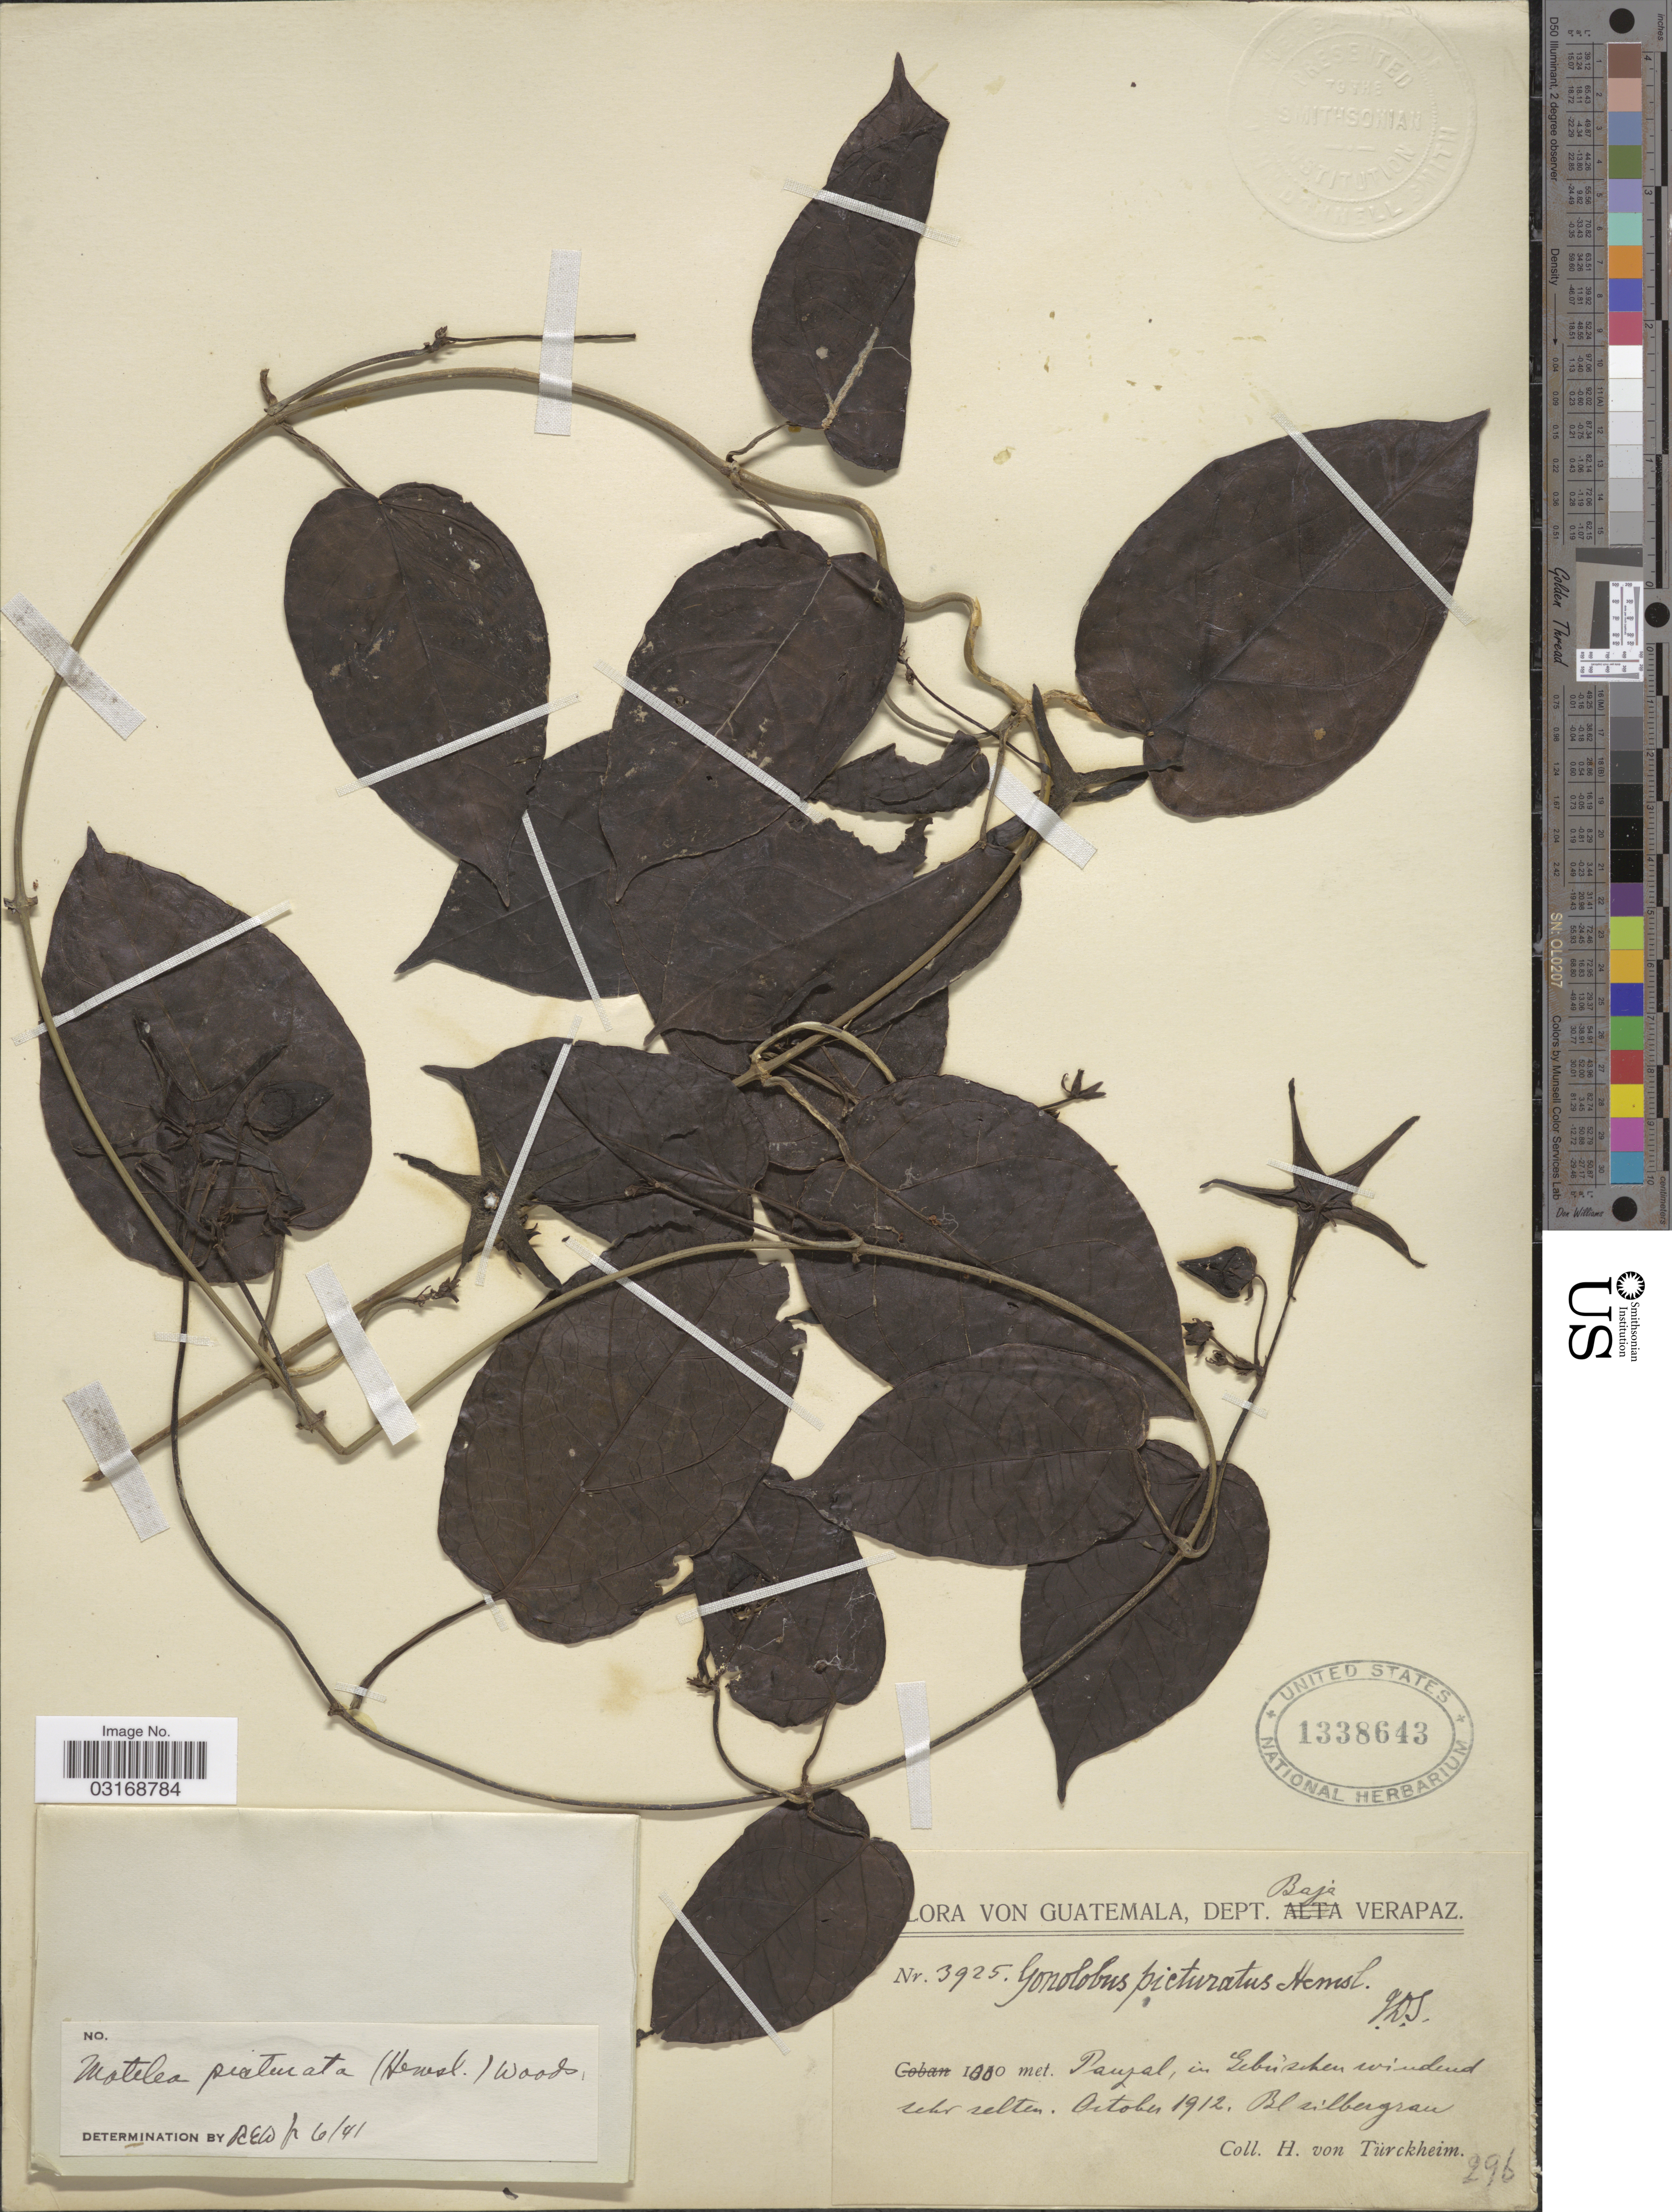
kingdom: Plantae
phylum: Tracheophyta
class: Magnoliopsida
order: Gentianales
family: Apocynaceae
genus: Matelea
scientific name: Matelea picturata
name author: (Hemsl.) Woodson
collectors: H. von Türckheim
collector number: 3925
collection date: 1912-10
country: Guatemala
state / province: Baja Verapaz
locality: Dept. Baja Verapaz. Pauzal, in Gebuschen windend sehr selten.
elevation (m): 1000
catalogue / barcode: US 1338643